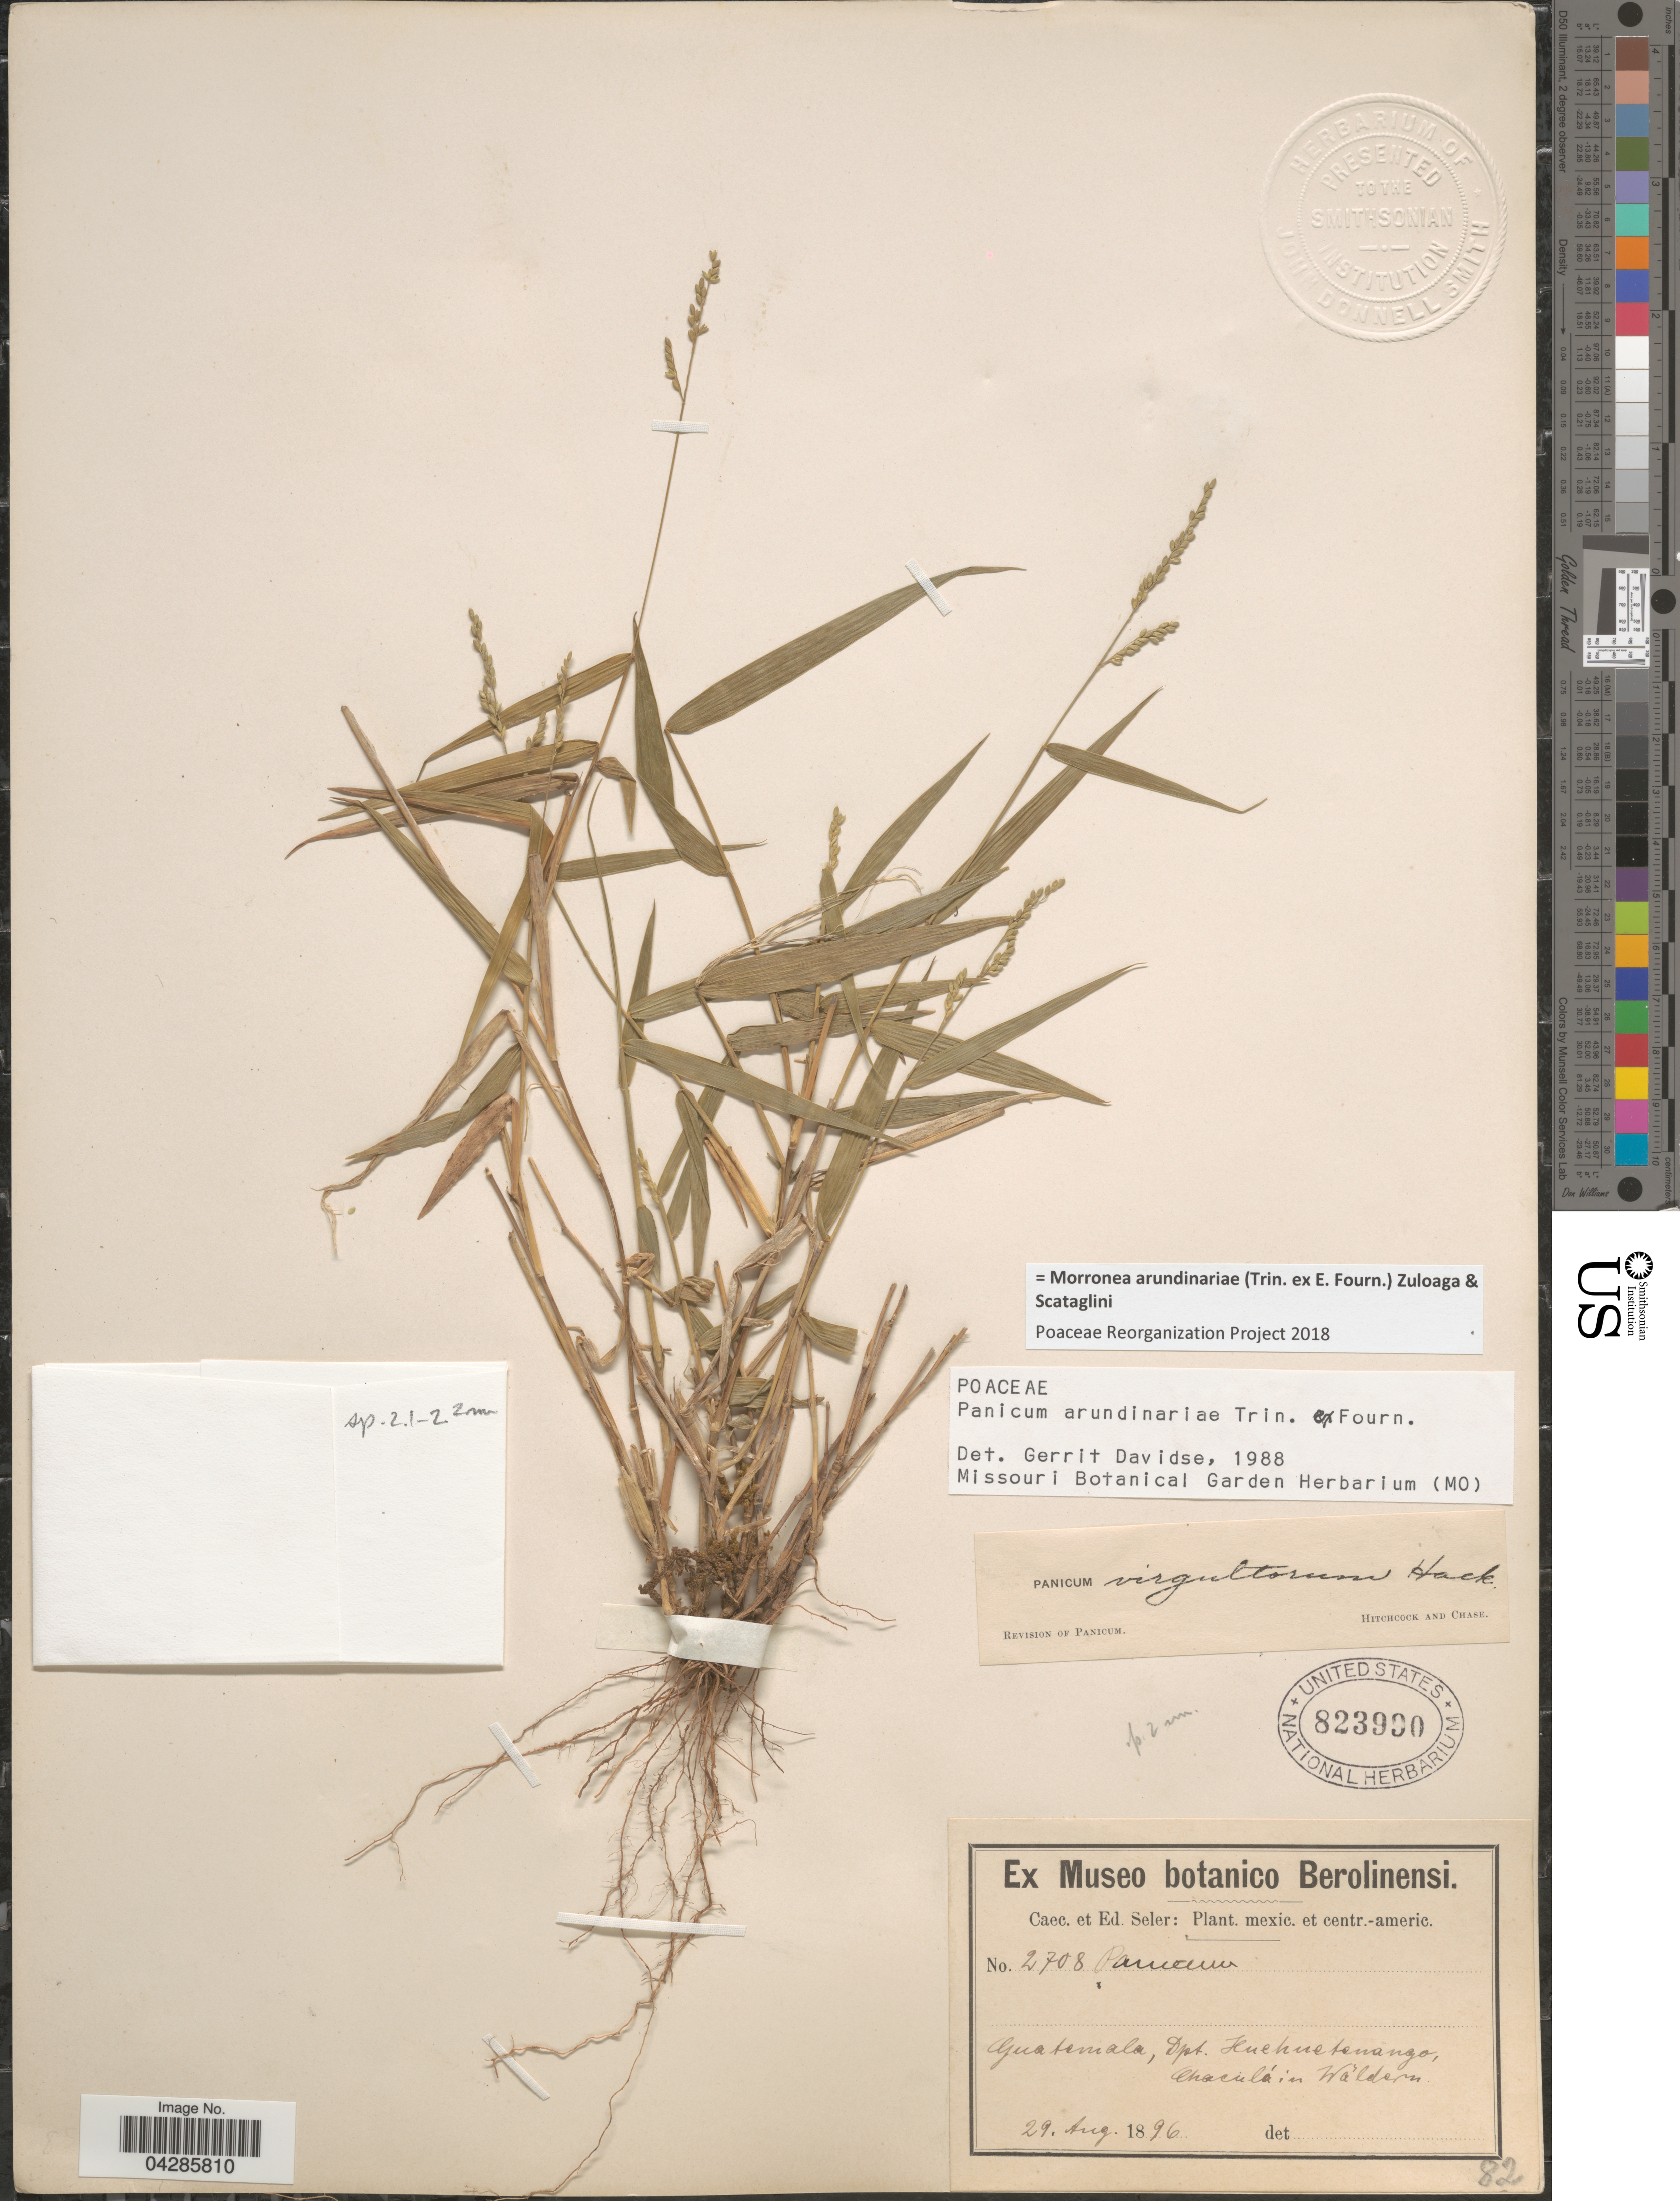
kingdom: Plantae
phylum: Tracheophyta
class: Liliopsida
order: Poales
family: Poaceae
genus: Morronea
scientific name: Morronea arundinariae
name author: (Trin. ex E. Fourn.) Zuloaga & Scataglini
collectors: E. G. Seler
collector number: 2708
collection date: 1896-08-29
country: Guatemala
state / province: Huehuetenango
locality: Dpt. Huehuetenango, Chaculá in Wäldern.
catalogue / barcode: US 823990